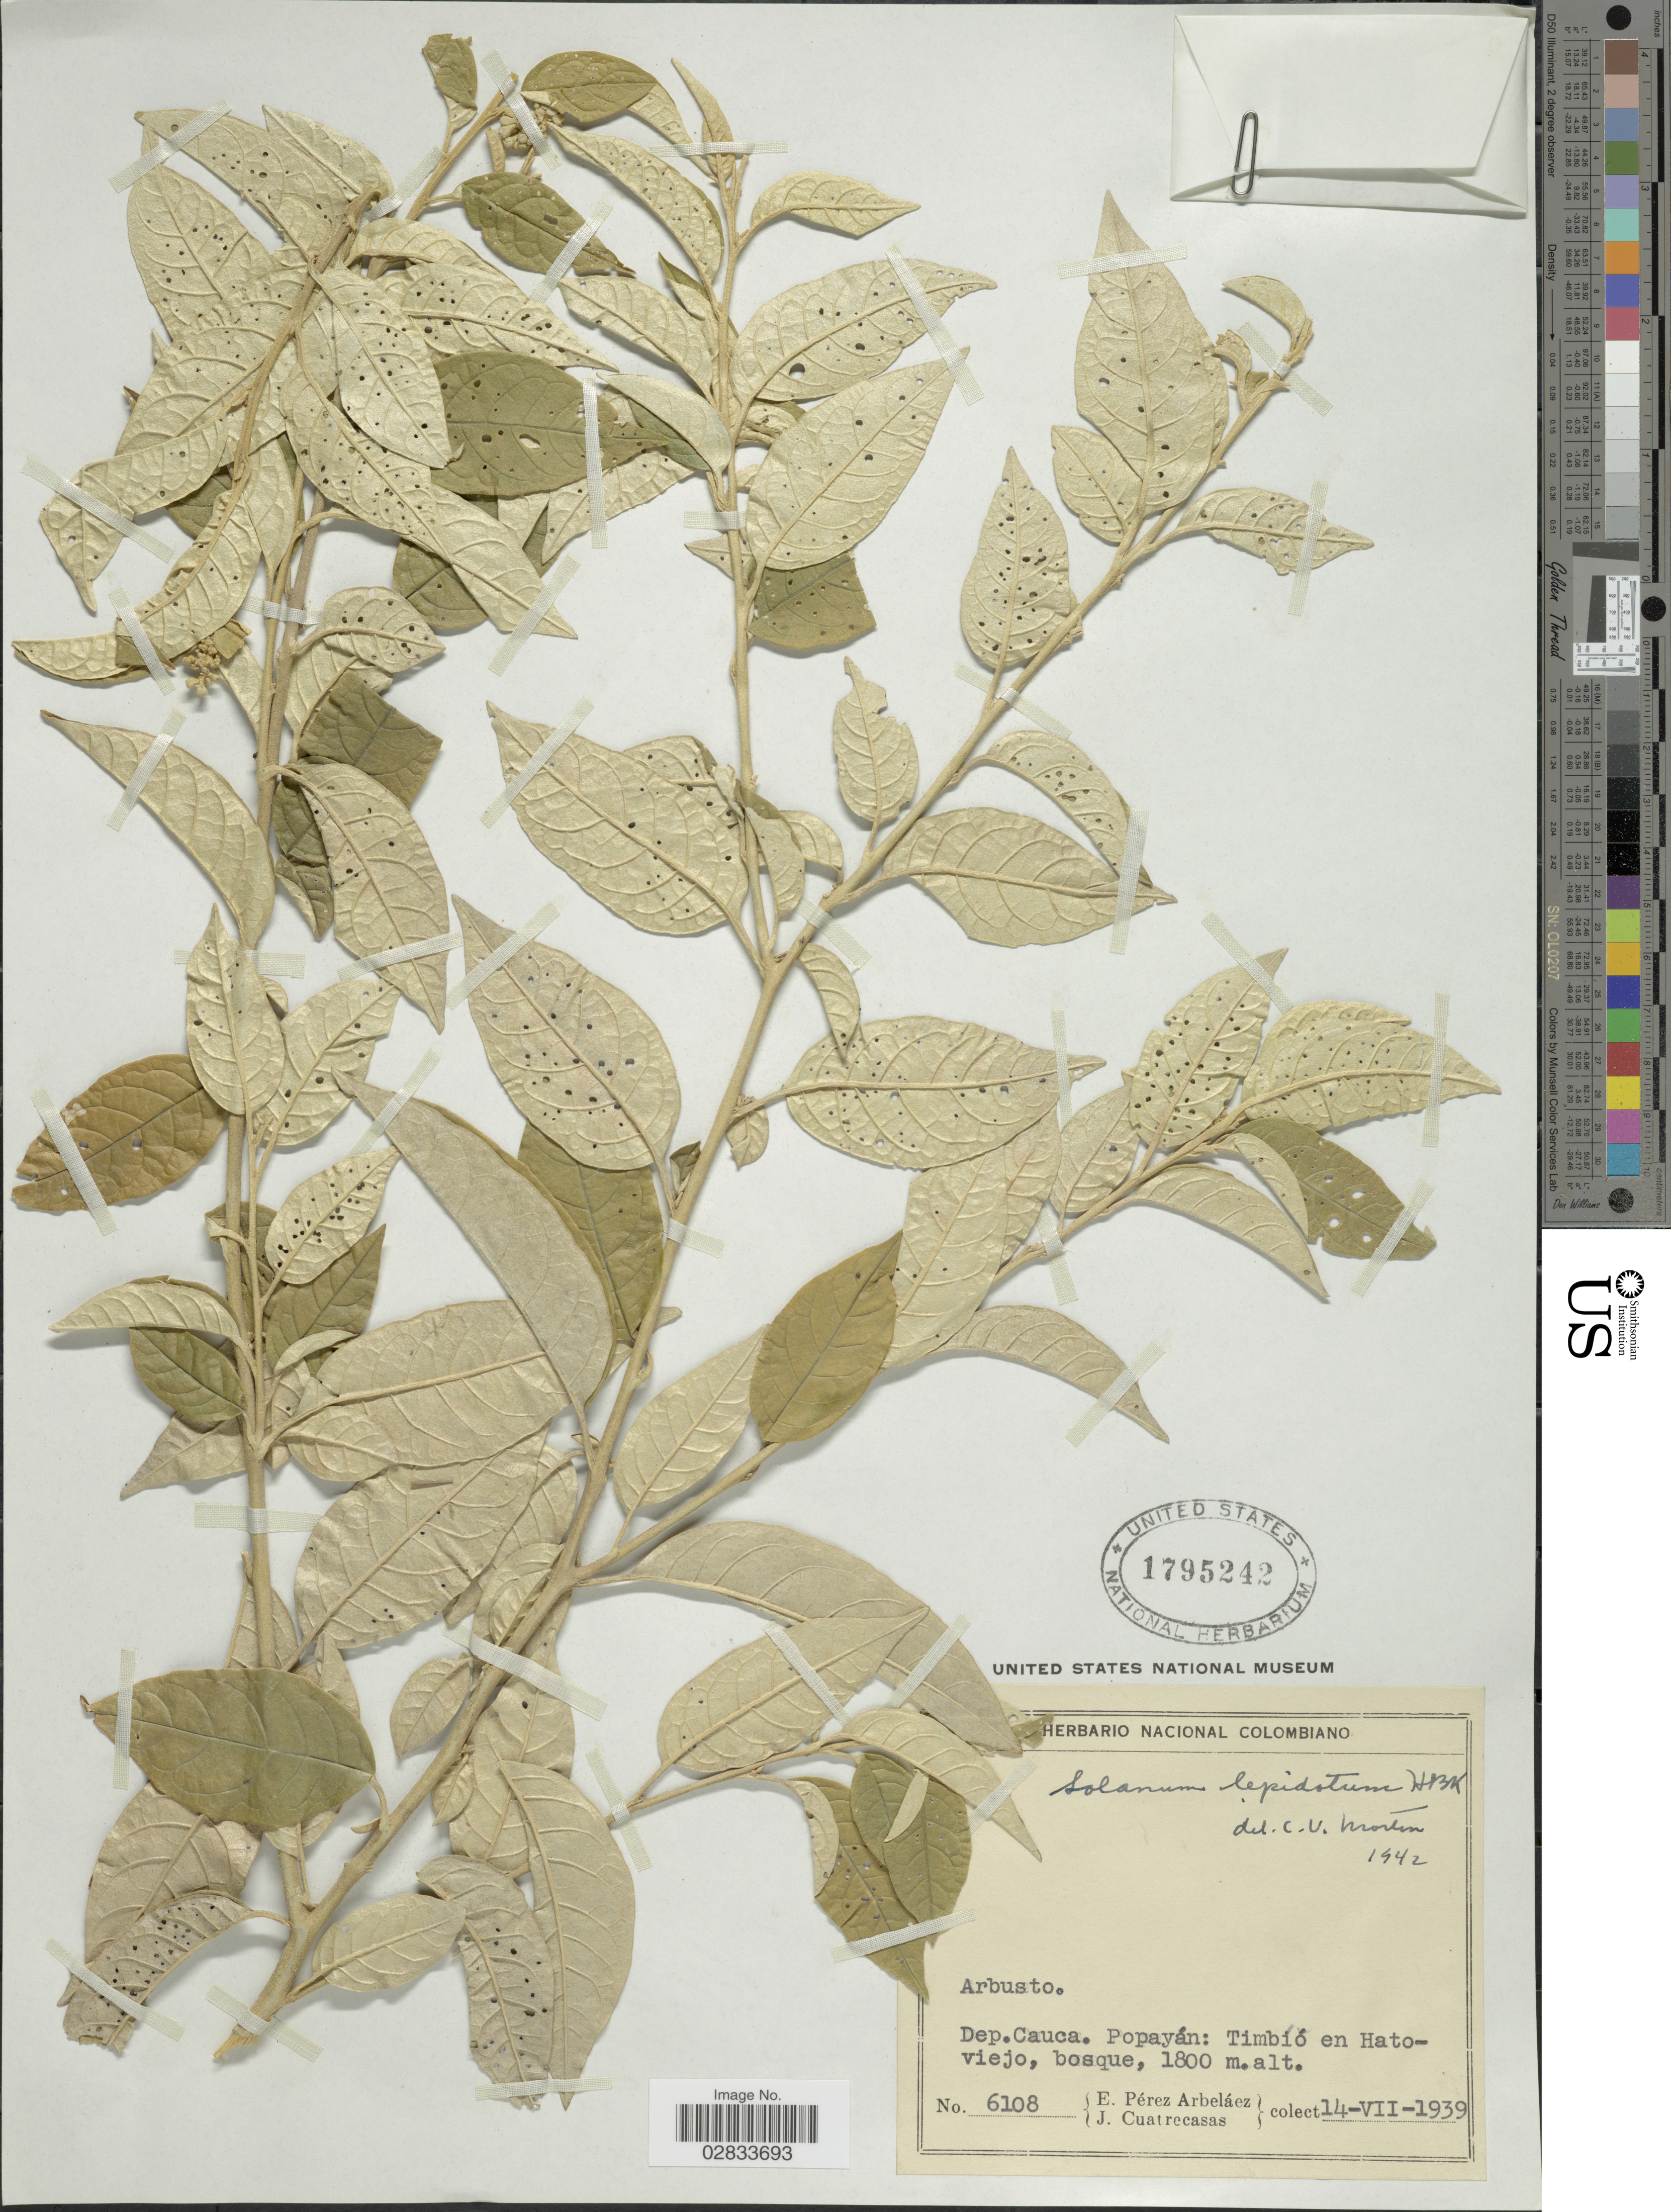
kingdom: Plantae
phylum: Tracheophyta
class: Magnoliopsida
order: Solanales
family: Solanaceae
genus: Solanum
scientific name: Solanum lepidotum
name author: Humb. & Bonpl. ex Dunal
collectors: E. Pérez Arbeláez & J. Cuatrecasas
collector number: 6108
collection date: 1939-07-14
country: Colombia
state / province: Cauca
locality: Dep. Cauca: Popayán: Timbió en Hatoviejo, bosque.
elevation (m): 1800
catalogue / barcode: US 1795242